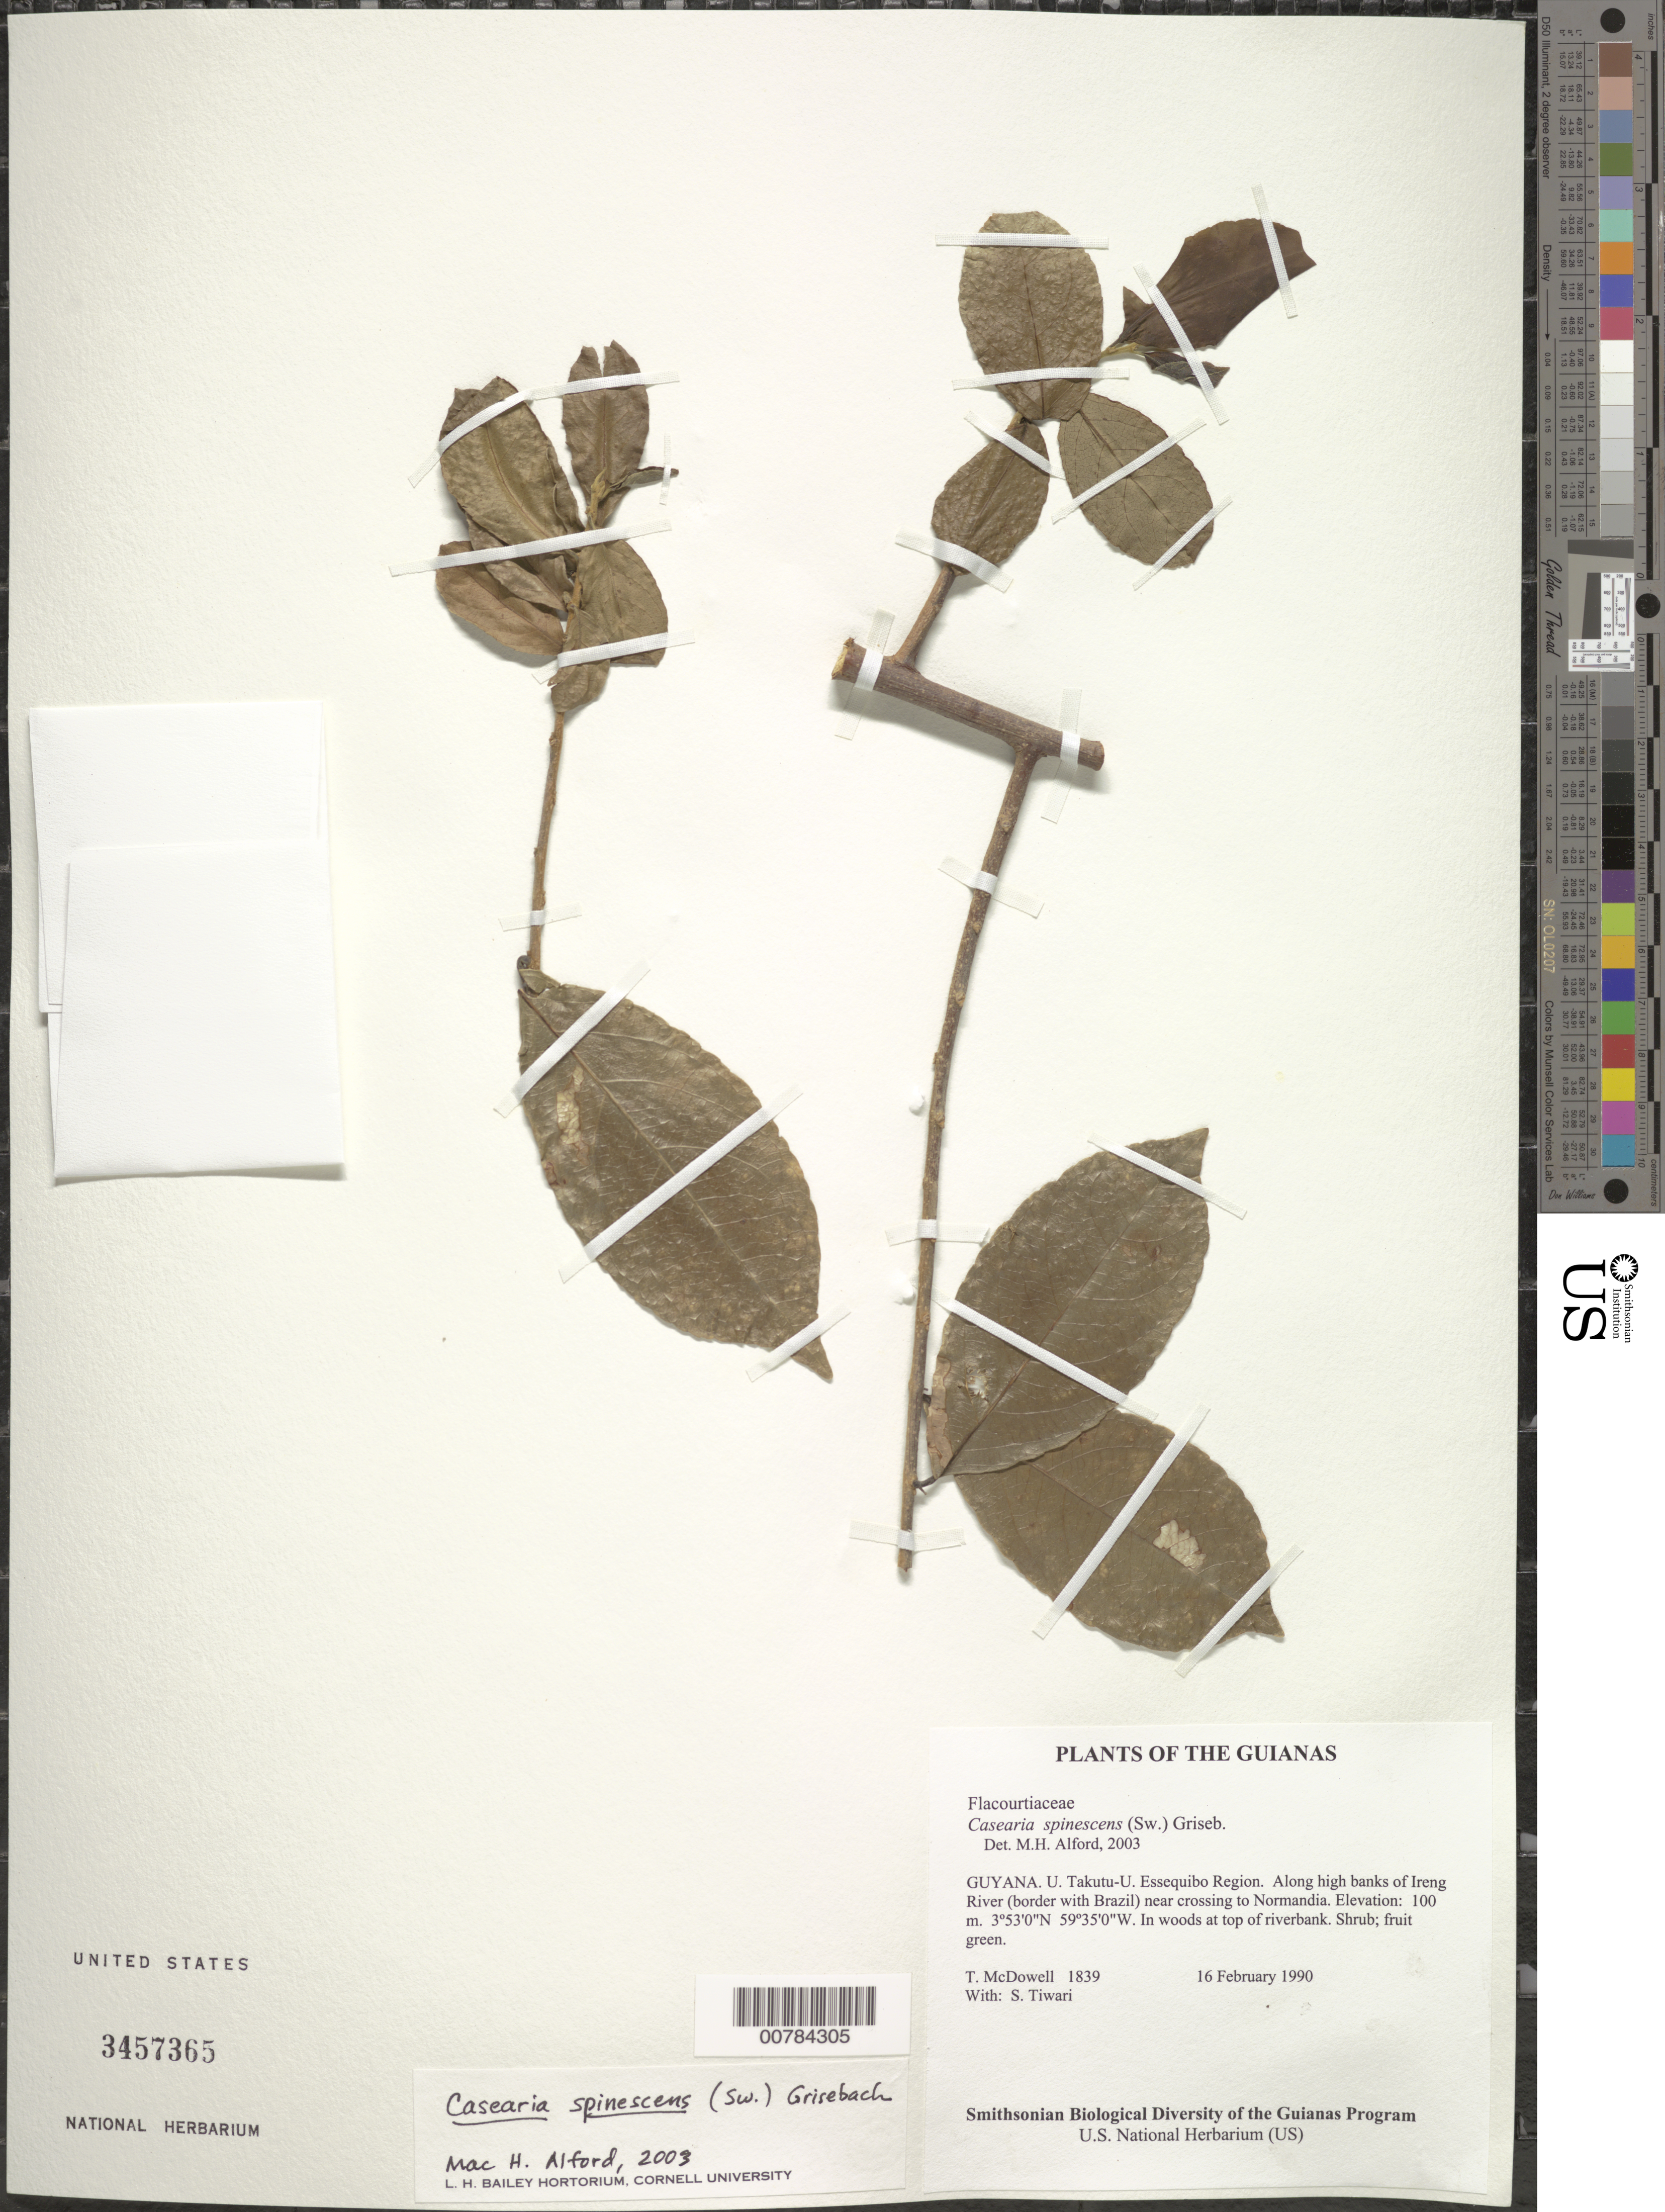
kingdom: Plantae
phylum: Tracheophyta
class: Magnoliopsida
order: Malpighiales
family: Salicaceae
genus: Casearia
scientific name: Casearia spinescens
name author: (Sw.) Griseb.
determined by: Alford, Mac Haverson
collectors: T. McDowell & S. Tiwari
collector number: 1839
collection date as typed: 16 February 1990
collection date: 1990-02-16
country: Guyana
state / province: U. Takutu-U. Essequibo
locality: Along high banks of Ireng River (border with Brazil) near crossing to Normandia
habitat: In woods at top of riverbank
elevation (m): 100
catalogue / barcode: US 3457365